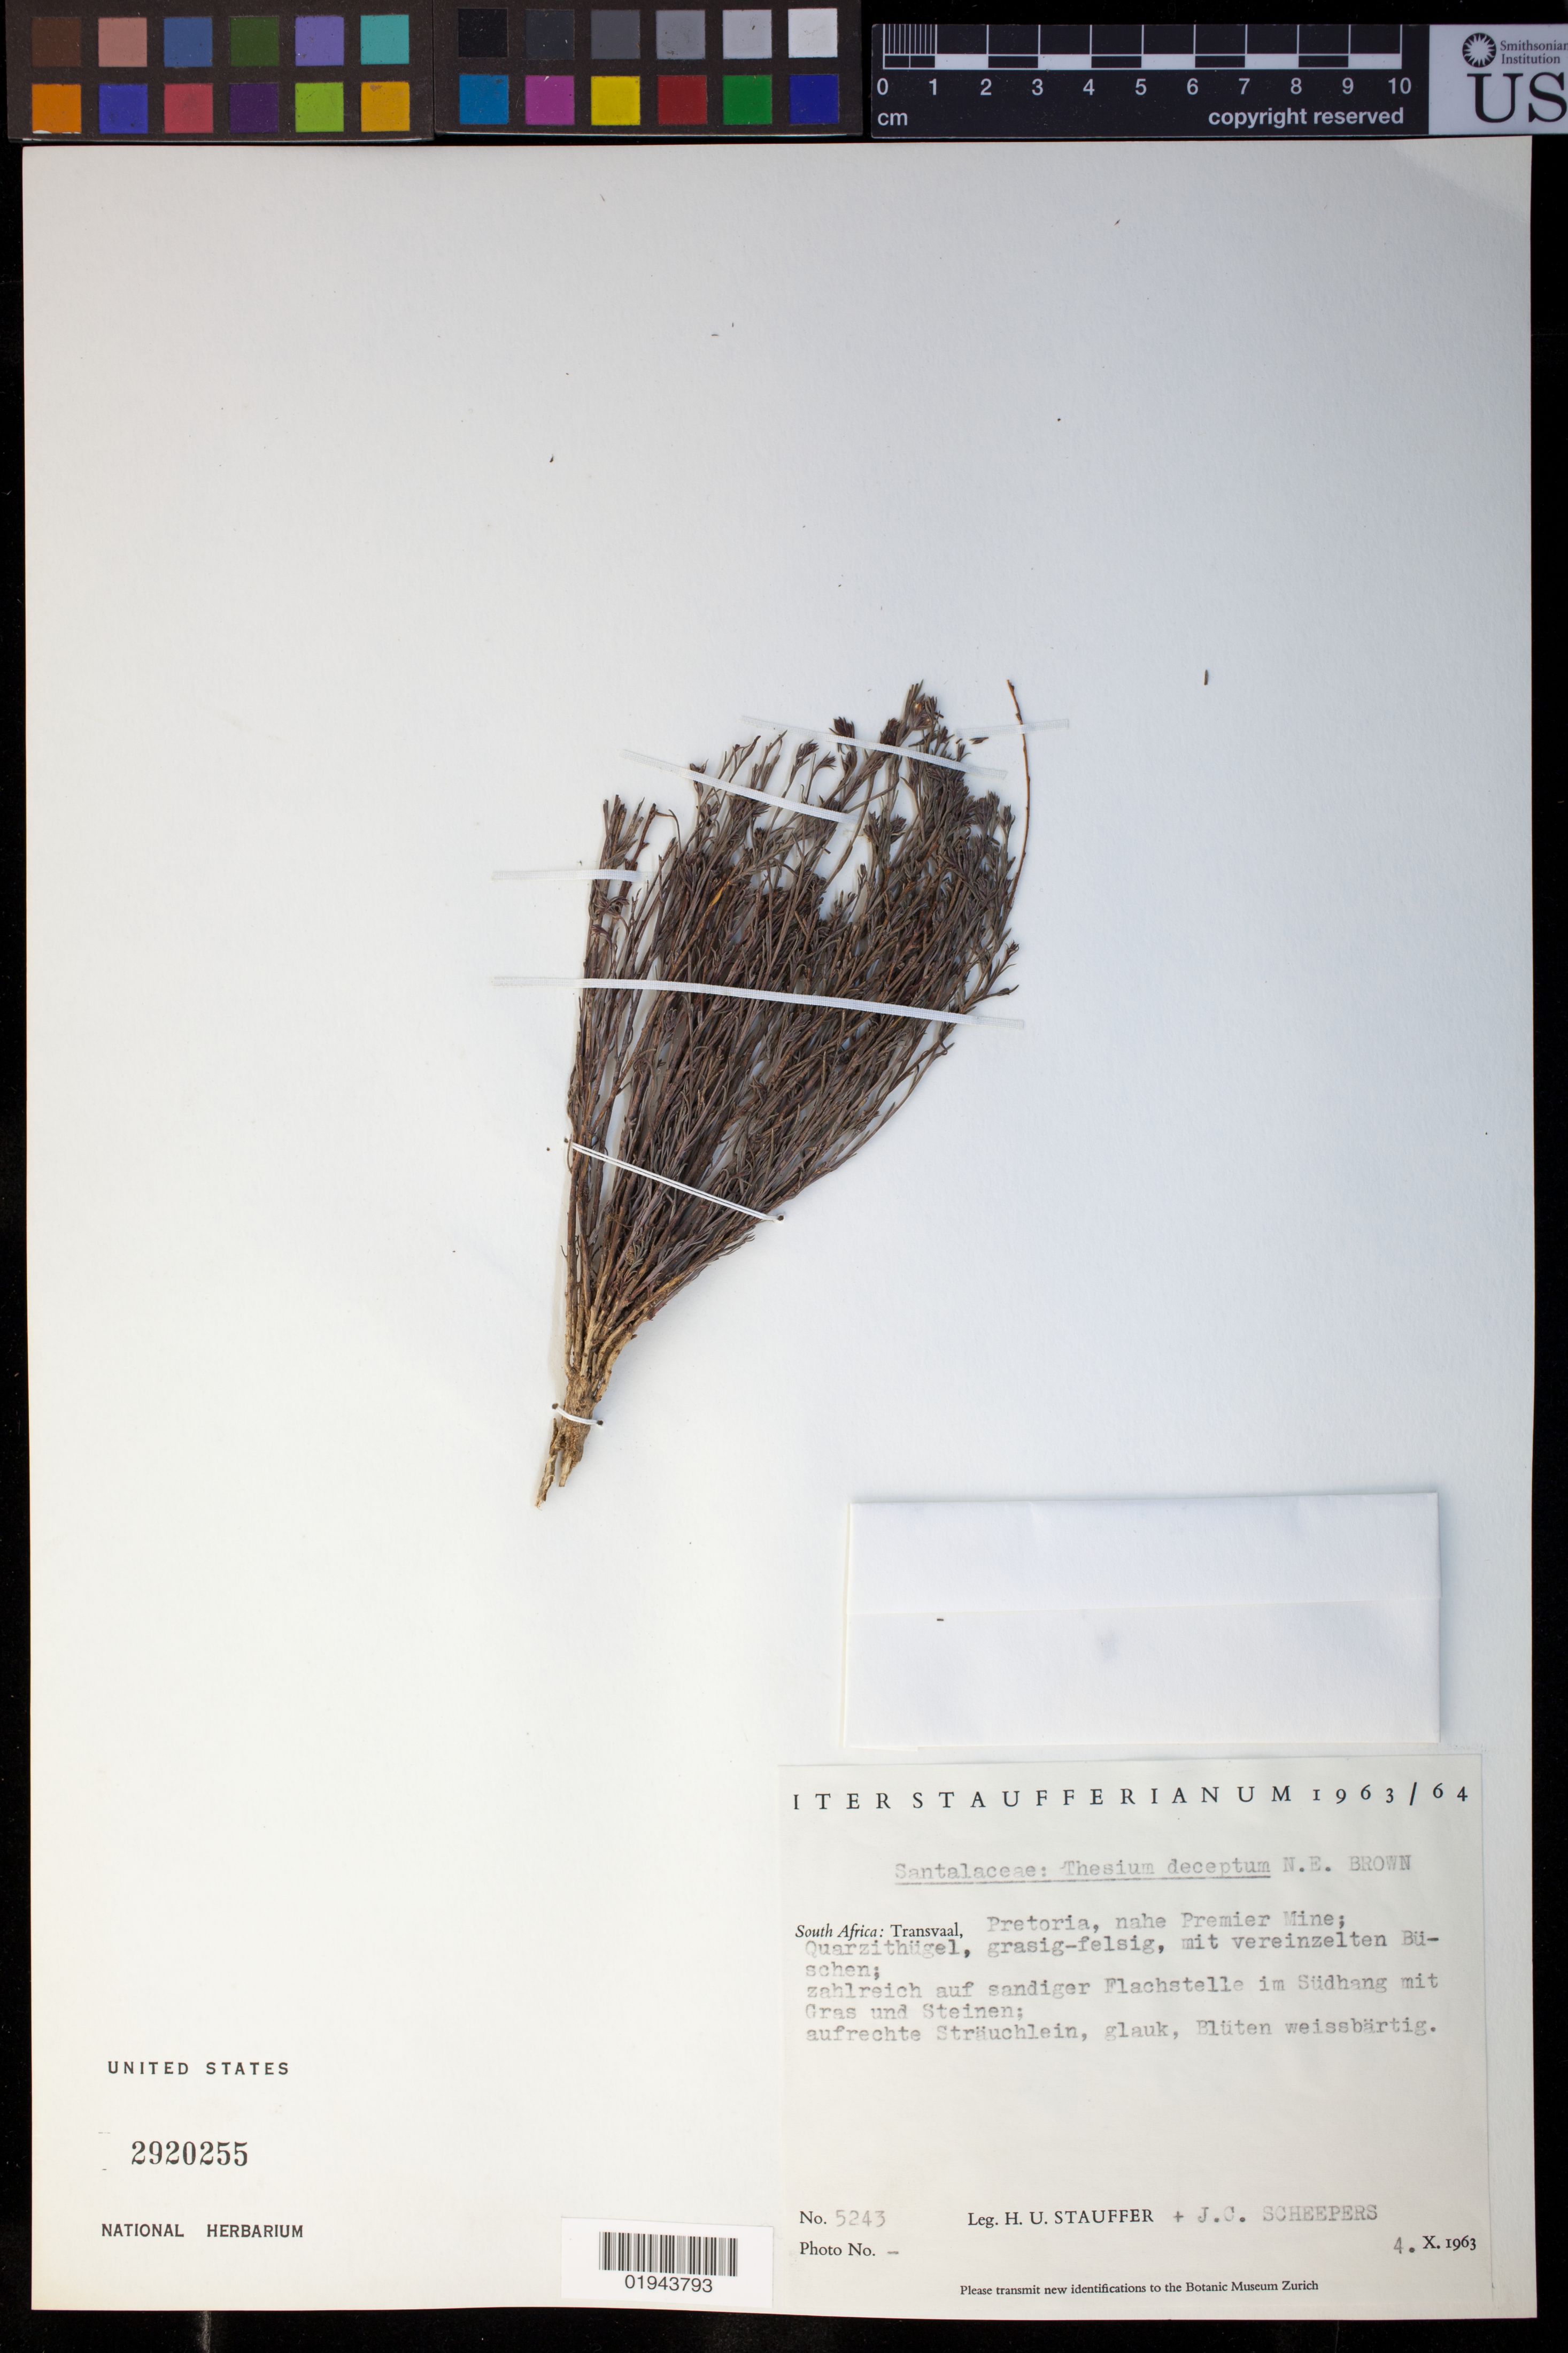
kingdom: Plantae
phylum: Tracheophyta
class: Magnoliopsida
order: Santalales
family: Thesiaceae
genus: Thesium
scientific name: Thesium deceptum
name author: N.E. Br.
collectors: H. U. Stauffer & J. Scheepers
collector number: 5243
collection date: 1963-10-04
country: South Africa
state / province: Gauteng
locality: Transvaal, Pretoria nahe Premier Mine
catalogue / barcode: US 2920255